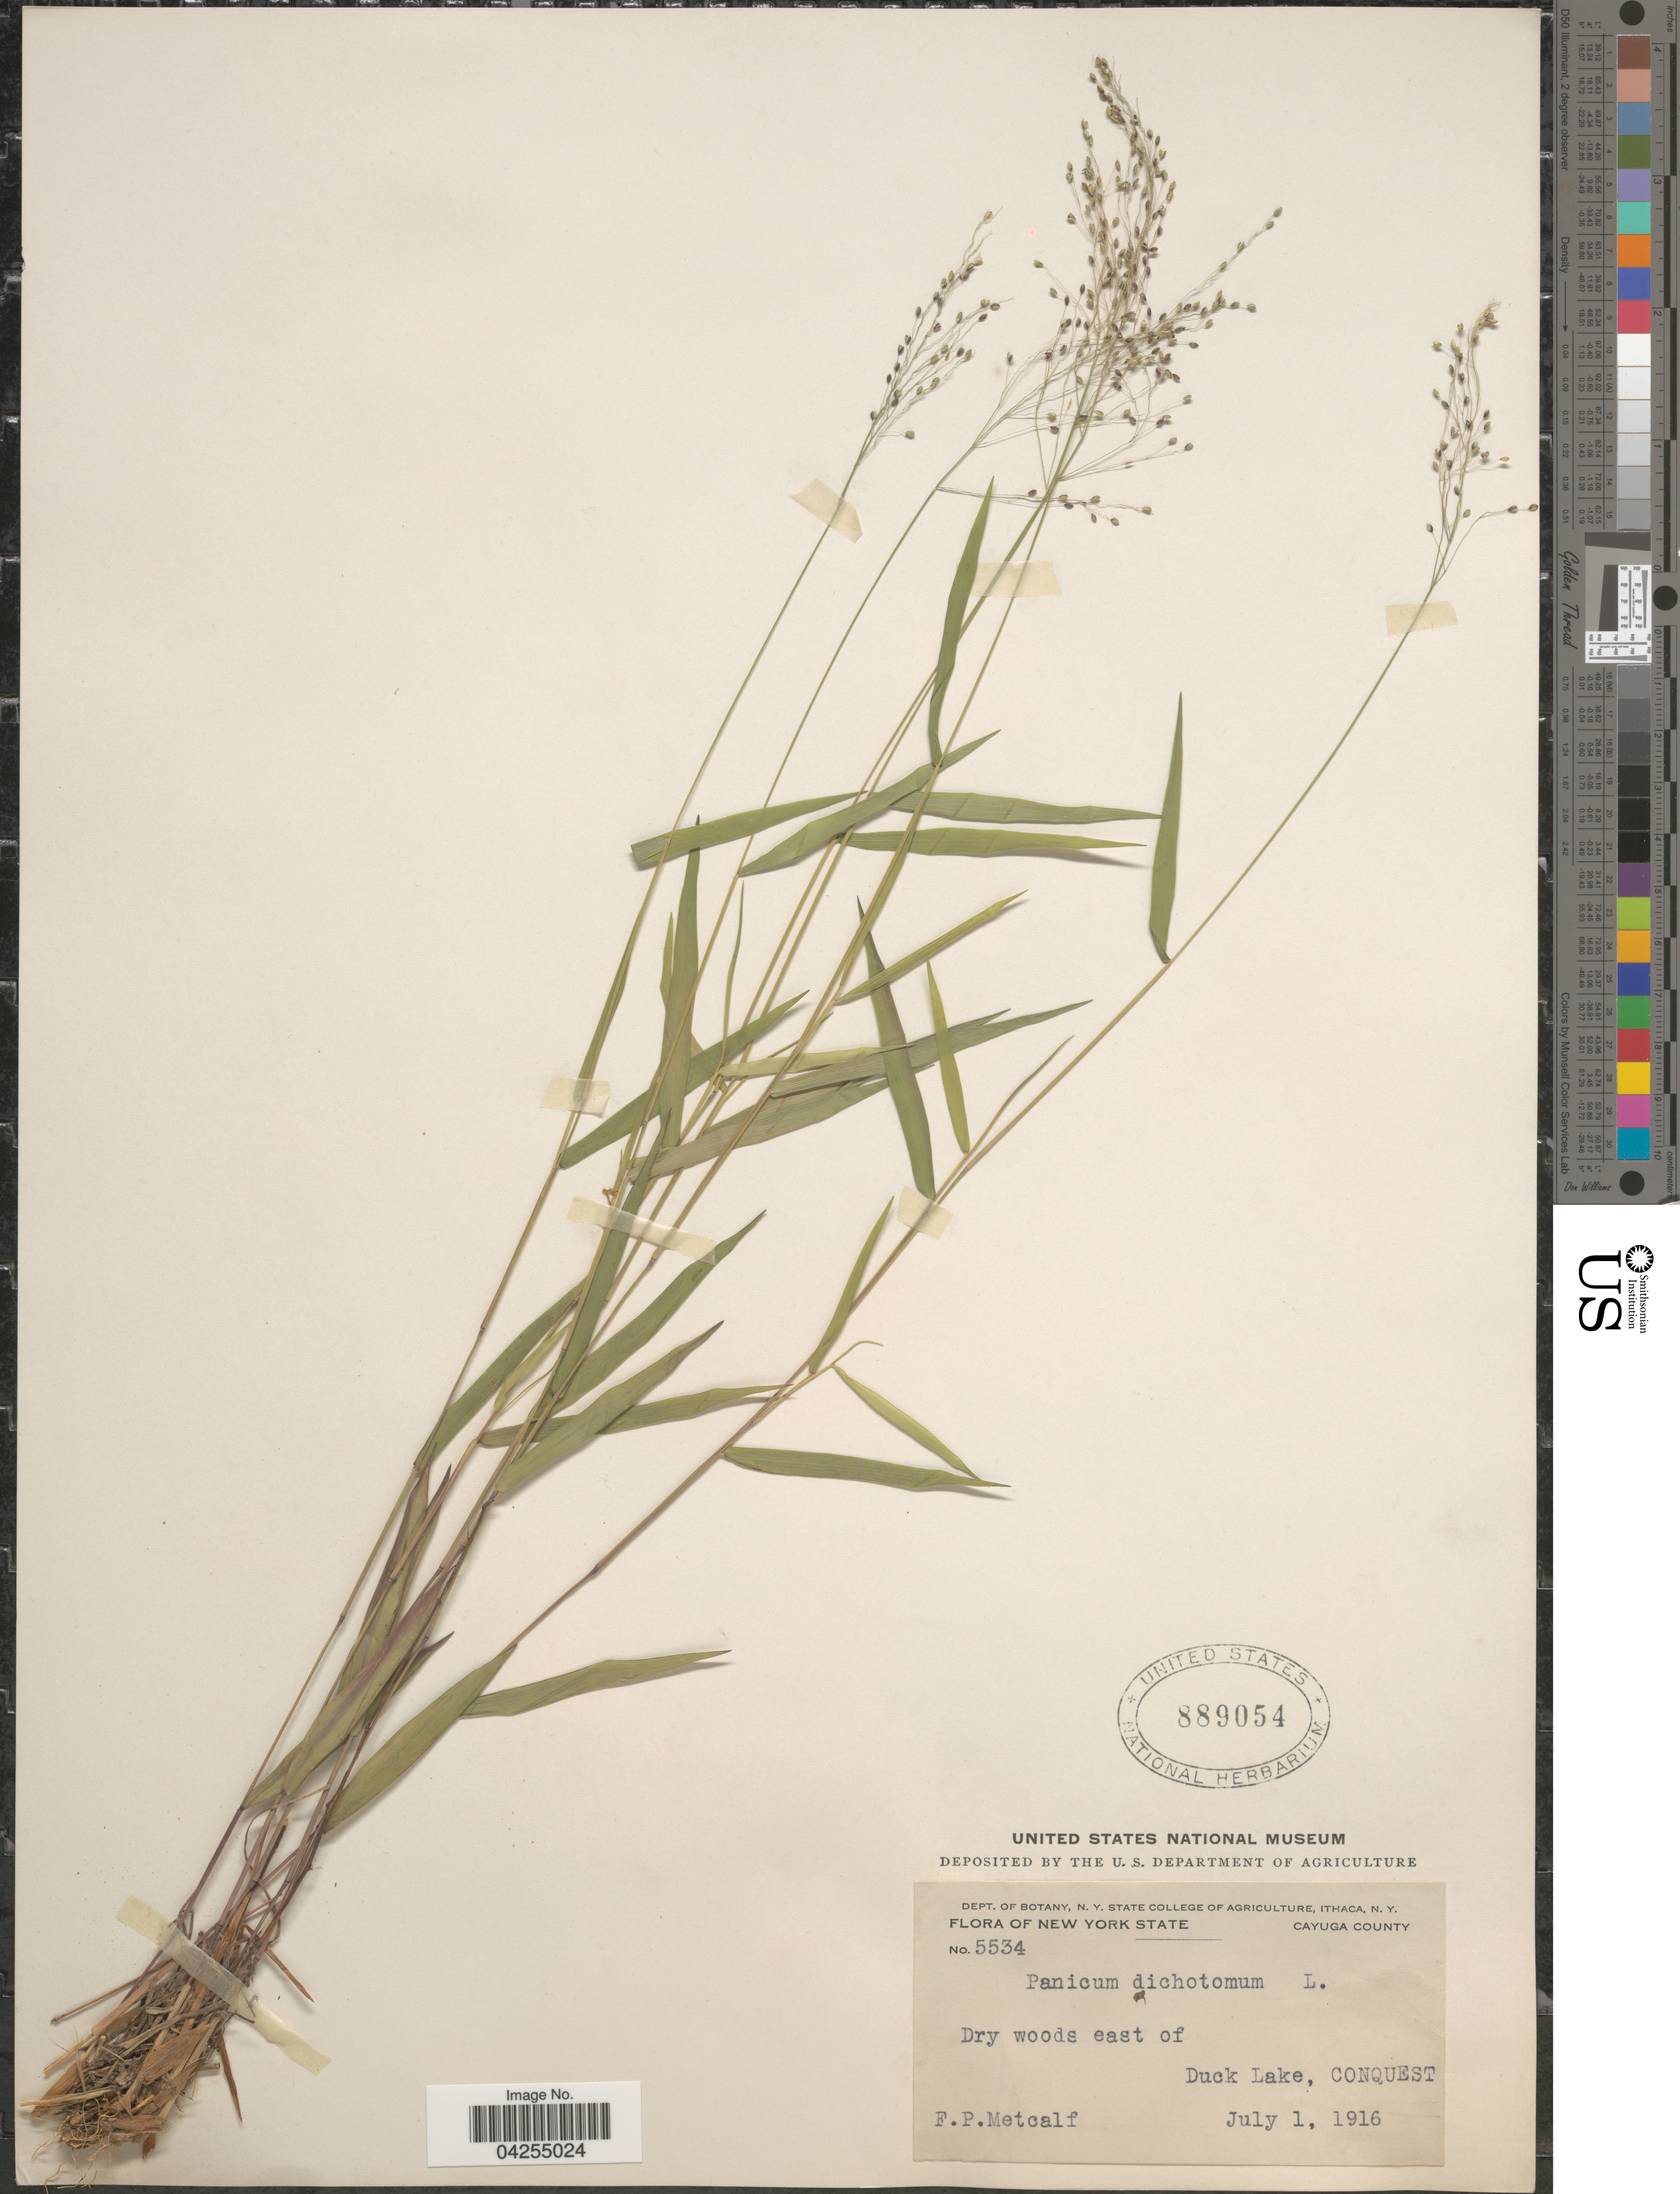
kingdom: Plantae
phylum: Tracheophyta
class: Liliopsida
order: Poales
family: Poaceae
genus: Dichanthelium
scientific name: Dichanthelium dichotomum var. dichotomum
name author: (L.) Gould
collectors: F. Metcalf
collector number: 5534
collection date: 1916-07-01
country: United States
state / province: New York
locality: Cayuga County. Dry woods east of Duck Lake, Conquest.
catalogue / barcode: US 889054